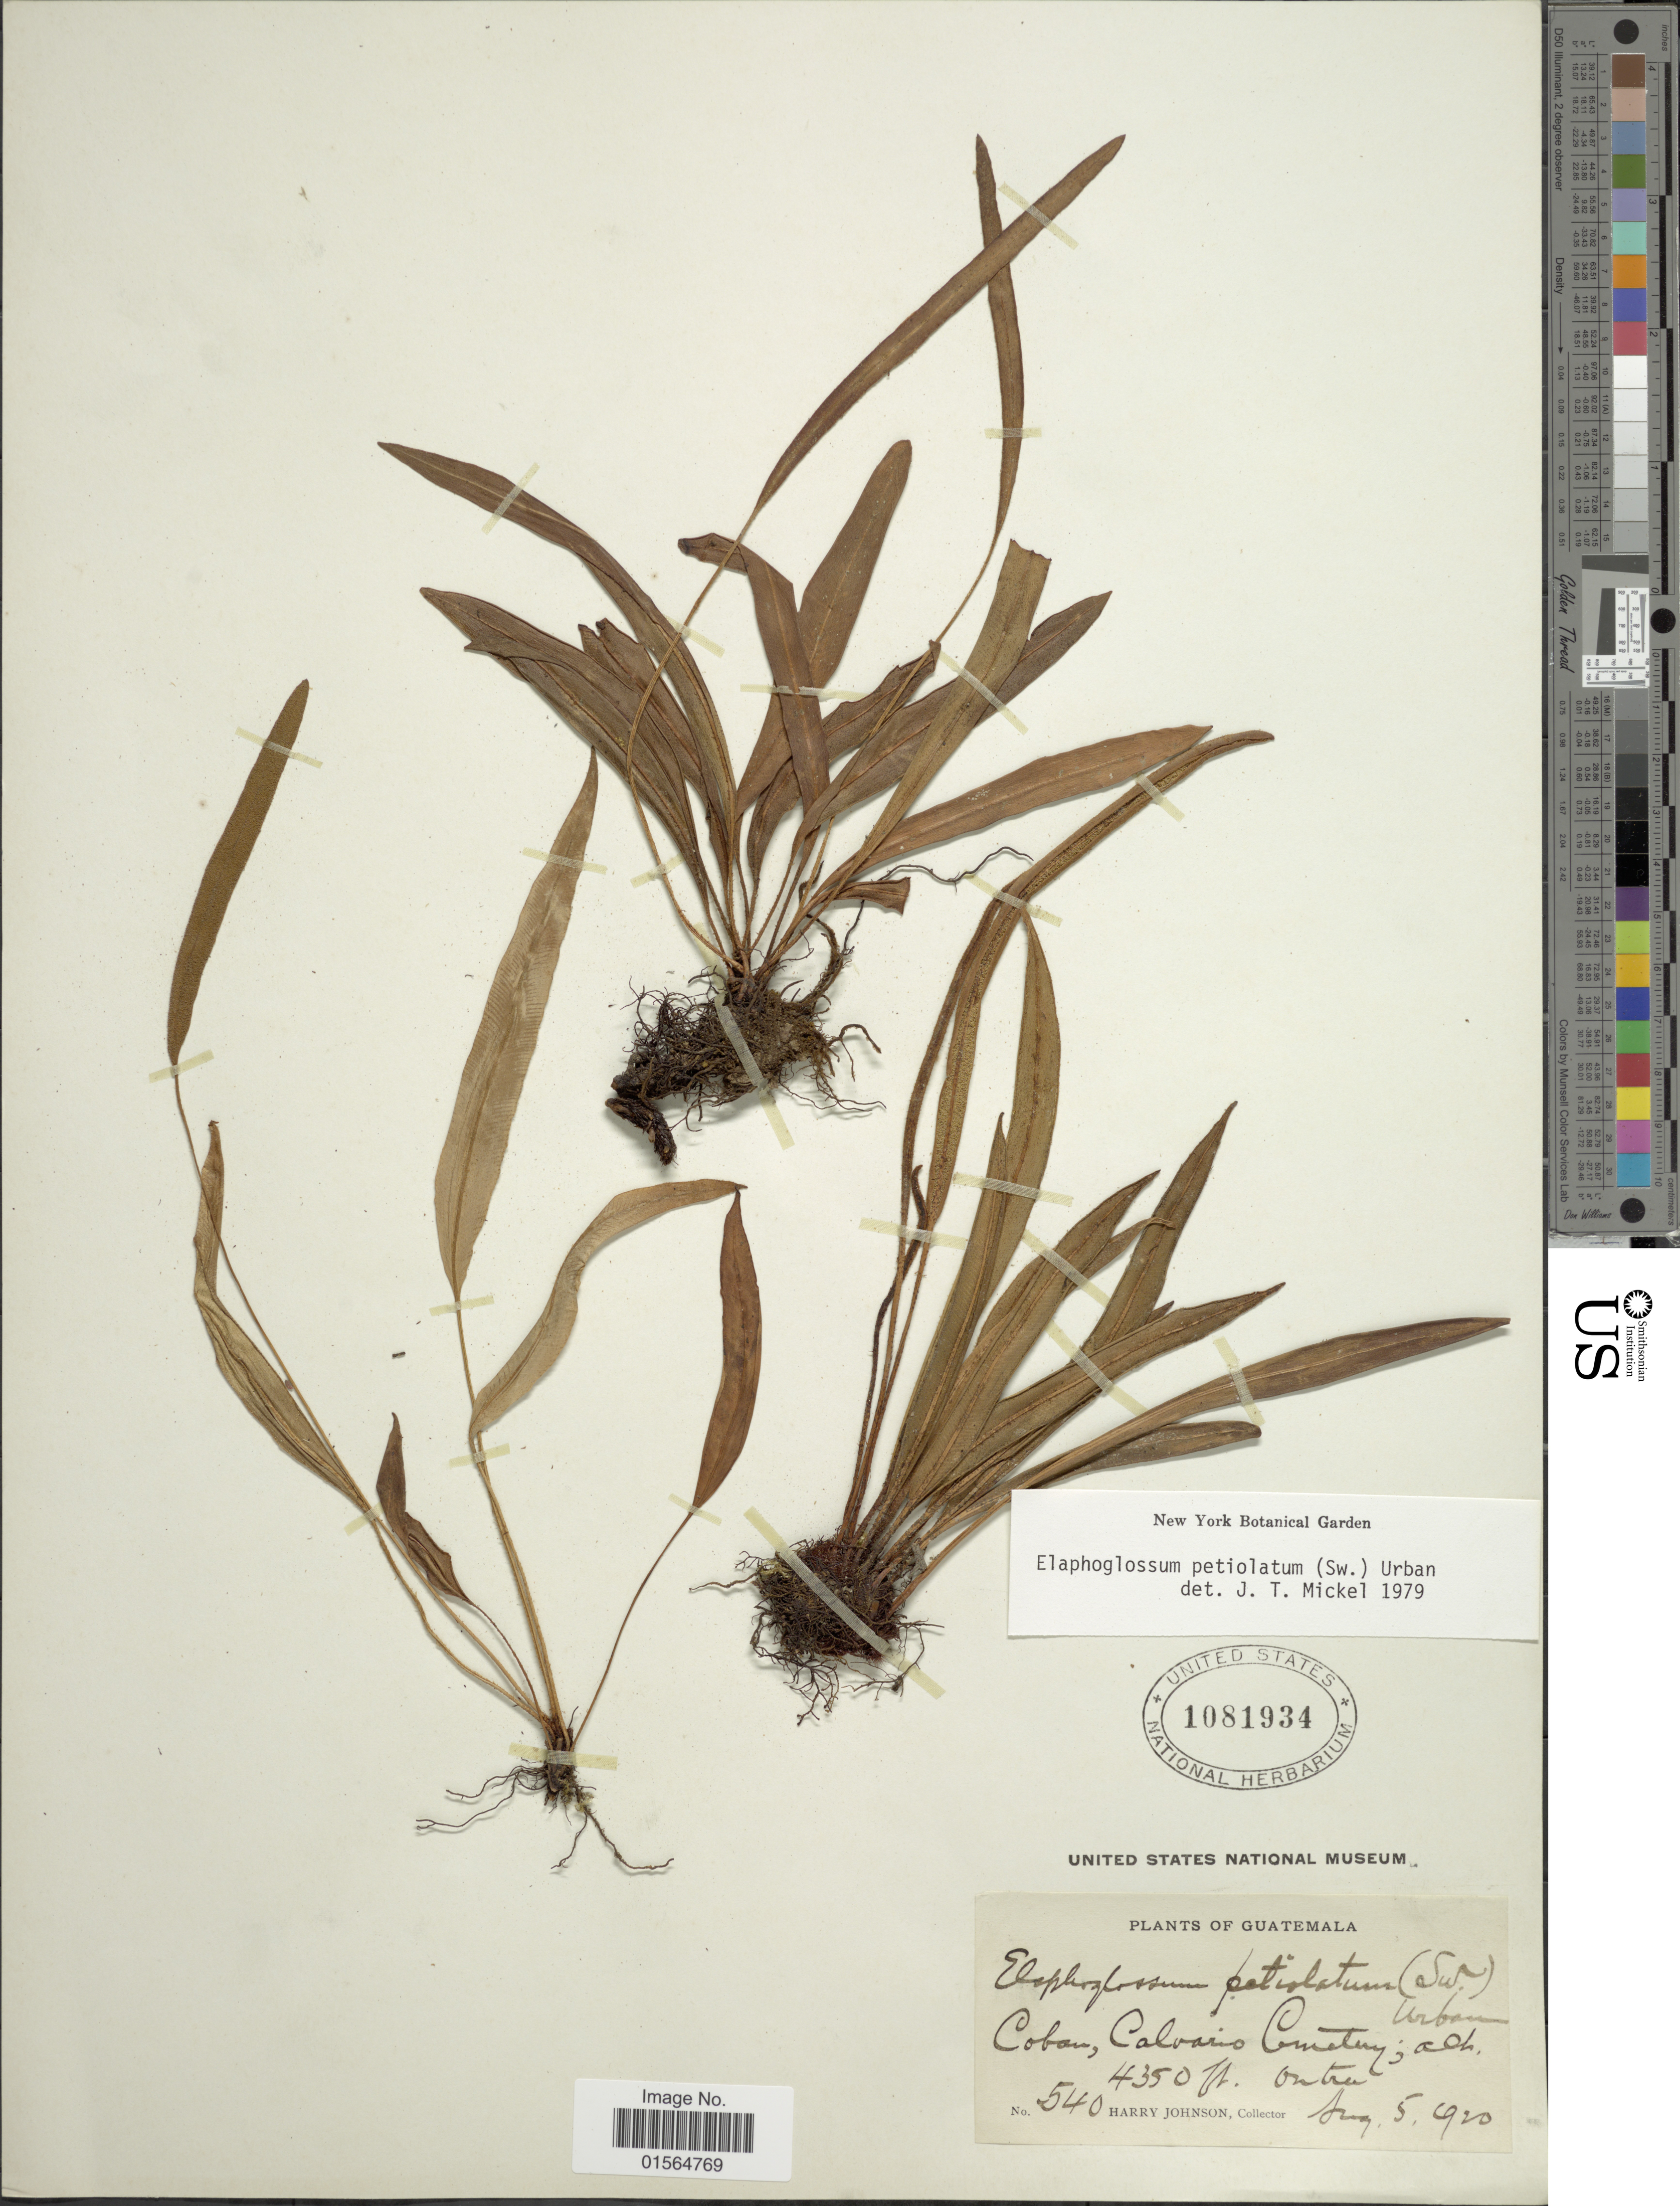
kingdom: Plantae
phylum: Tracheophyta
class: Polypodiopsida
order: Polypodiales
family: Dryopteridaceae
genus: Elaphoglossum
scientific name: Elaphoglossum petiolatum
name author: (Sw.) Urb.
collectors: H. Johnson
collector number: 540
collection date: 1920-08-05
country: Guatemala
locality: Coban, Calcario County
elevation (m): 1326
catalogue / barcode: US 1081934